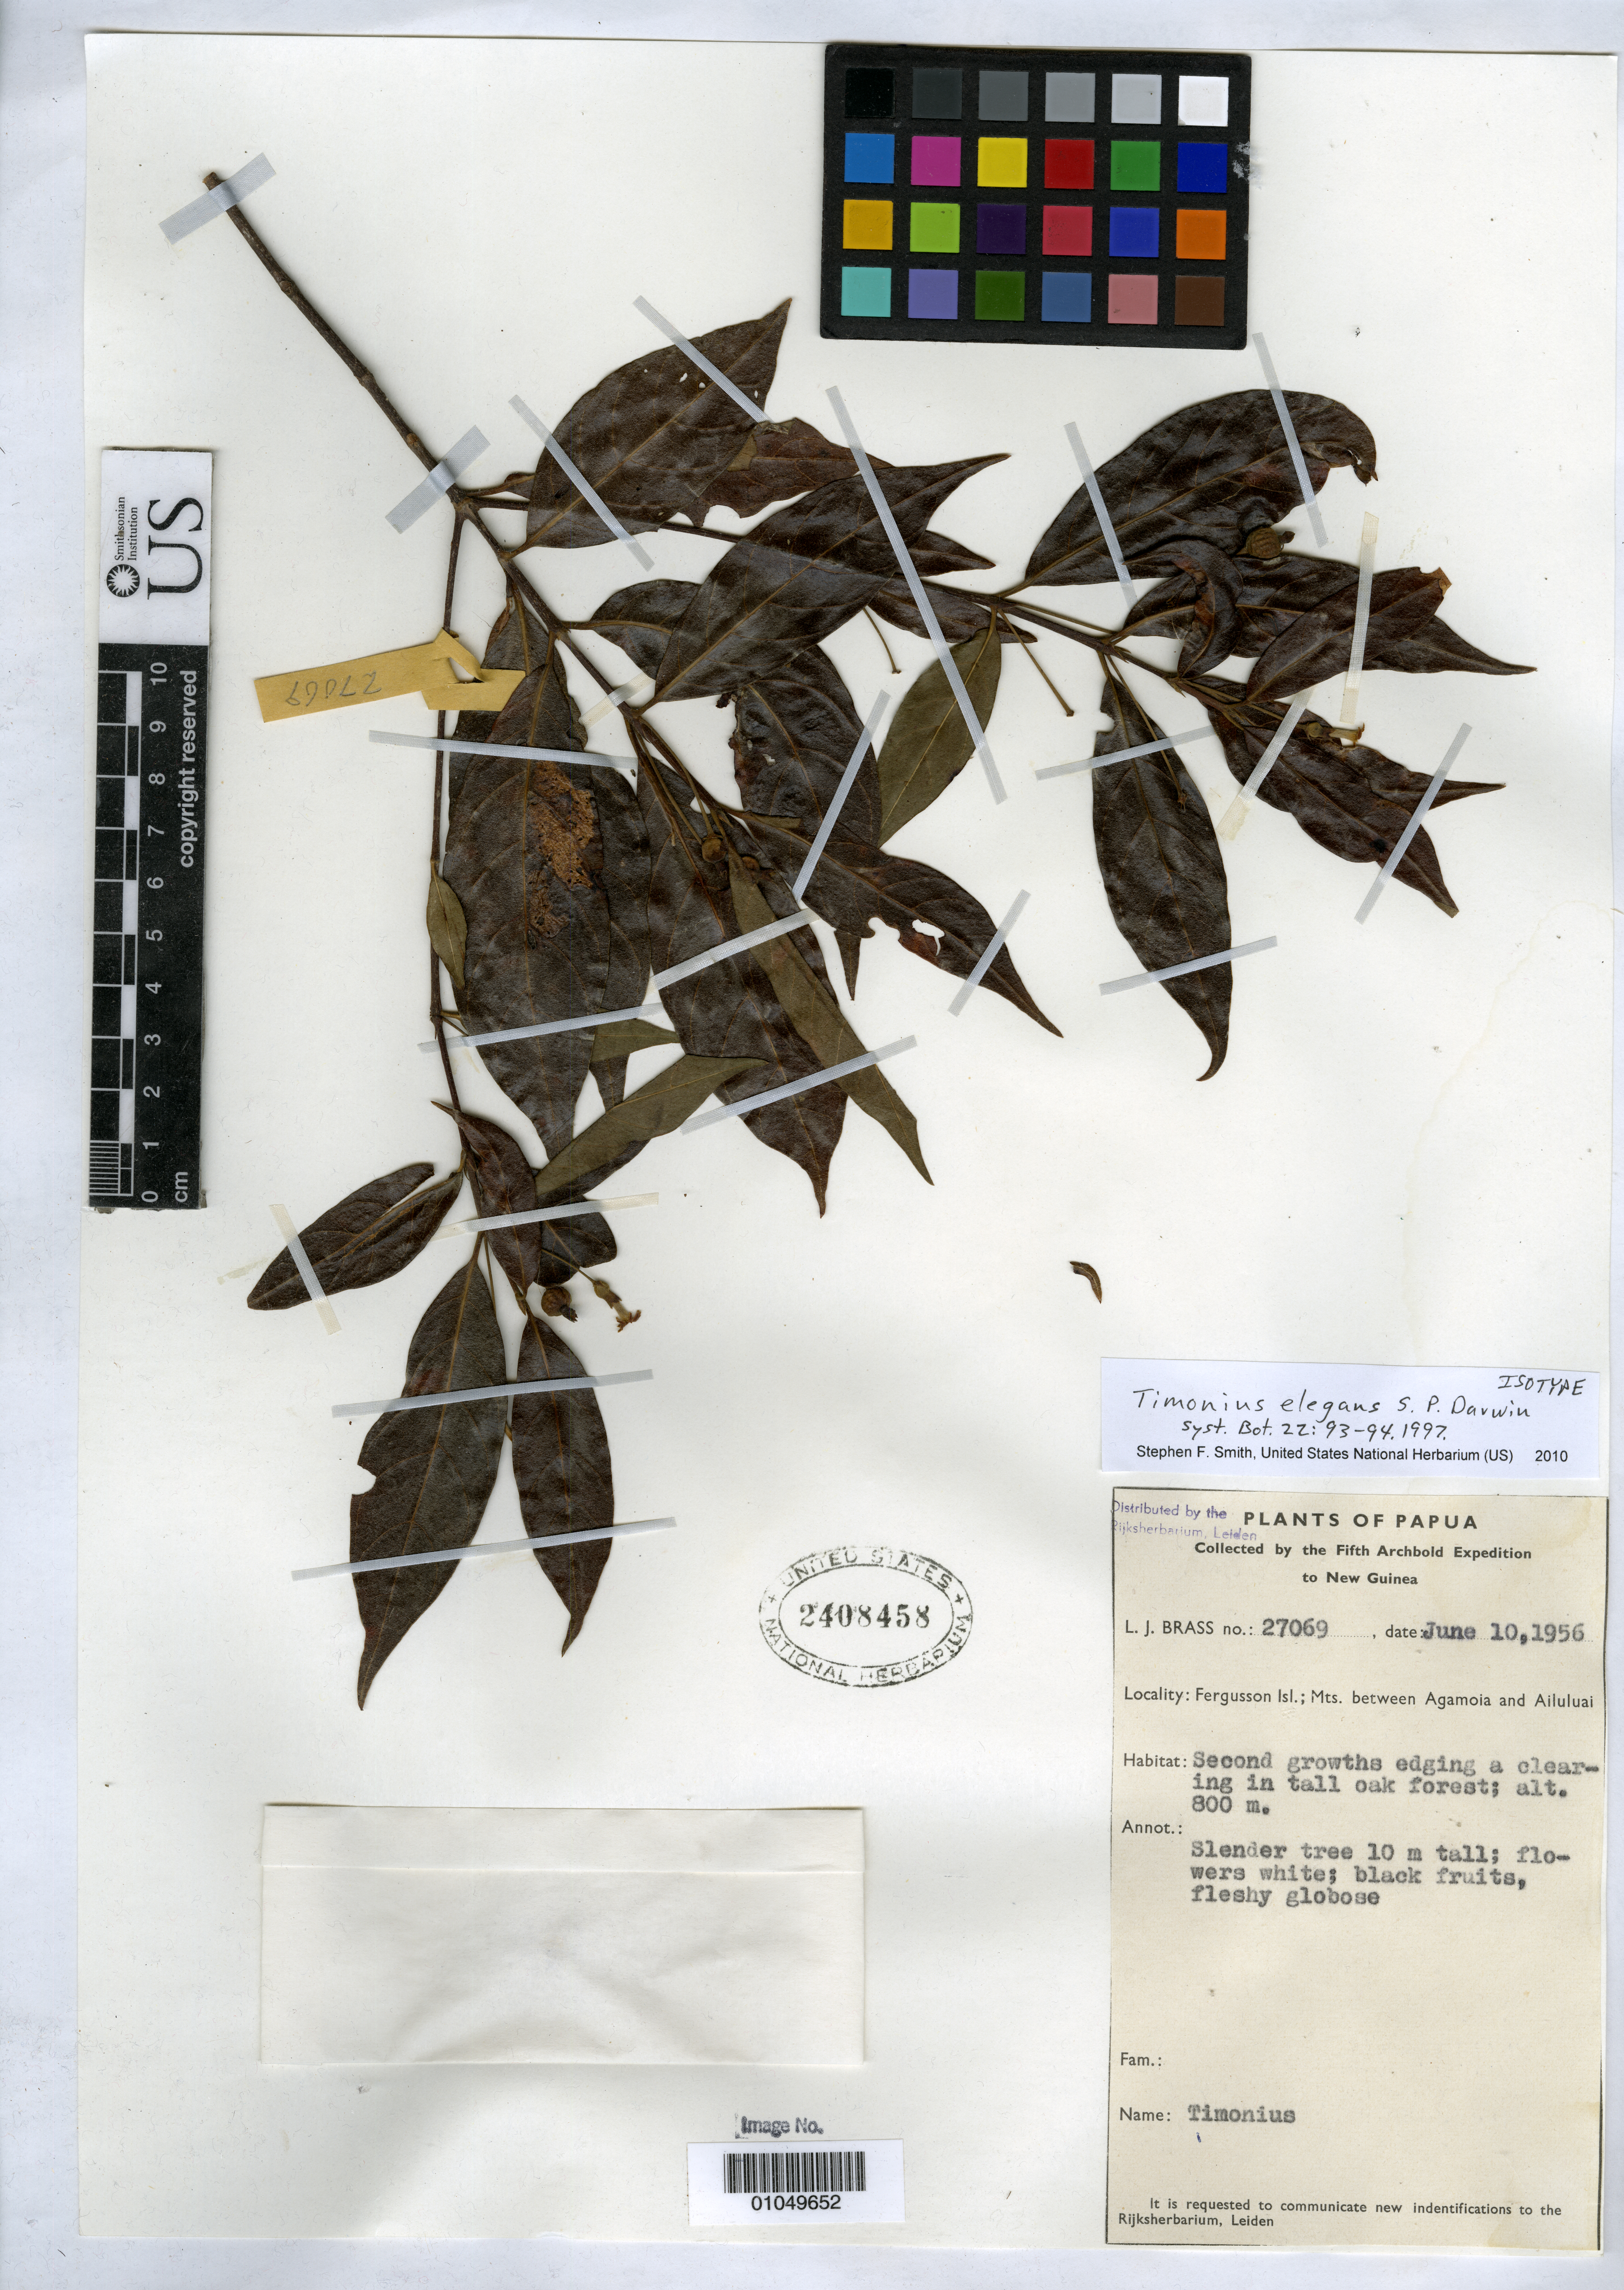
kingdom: Plantae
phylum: Tracheophyta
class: Magnoliopsida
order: Gentianales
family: Rubiaceae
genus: Timonius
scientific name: Timonius elegans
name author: S.P. Darwin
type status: Isotype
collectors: L. J. Brass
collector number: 27069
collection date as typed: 10 Jun 1956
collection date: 1956-06-10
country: Papua New Guinea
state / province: Milne Bay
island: Fergusson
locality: Fergusson Isl.; Mts. Between Agamoia and Ailuluai.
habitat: Second growths edging a clearing in tall oak forest.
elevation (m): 800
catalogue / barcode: US 2408458